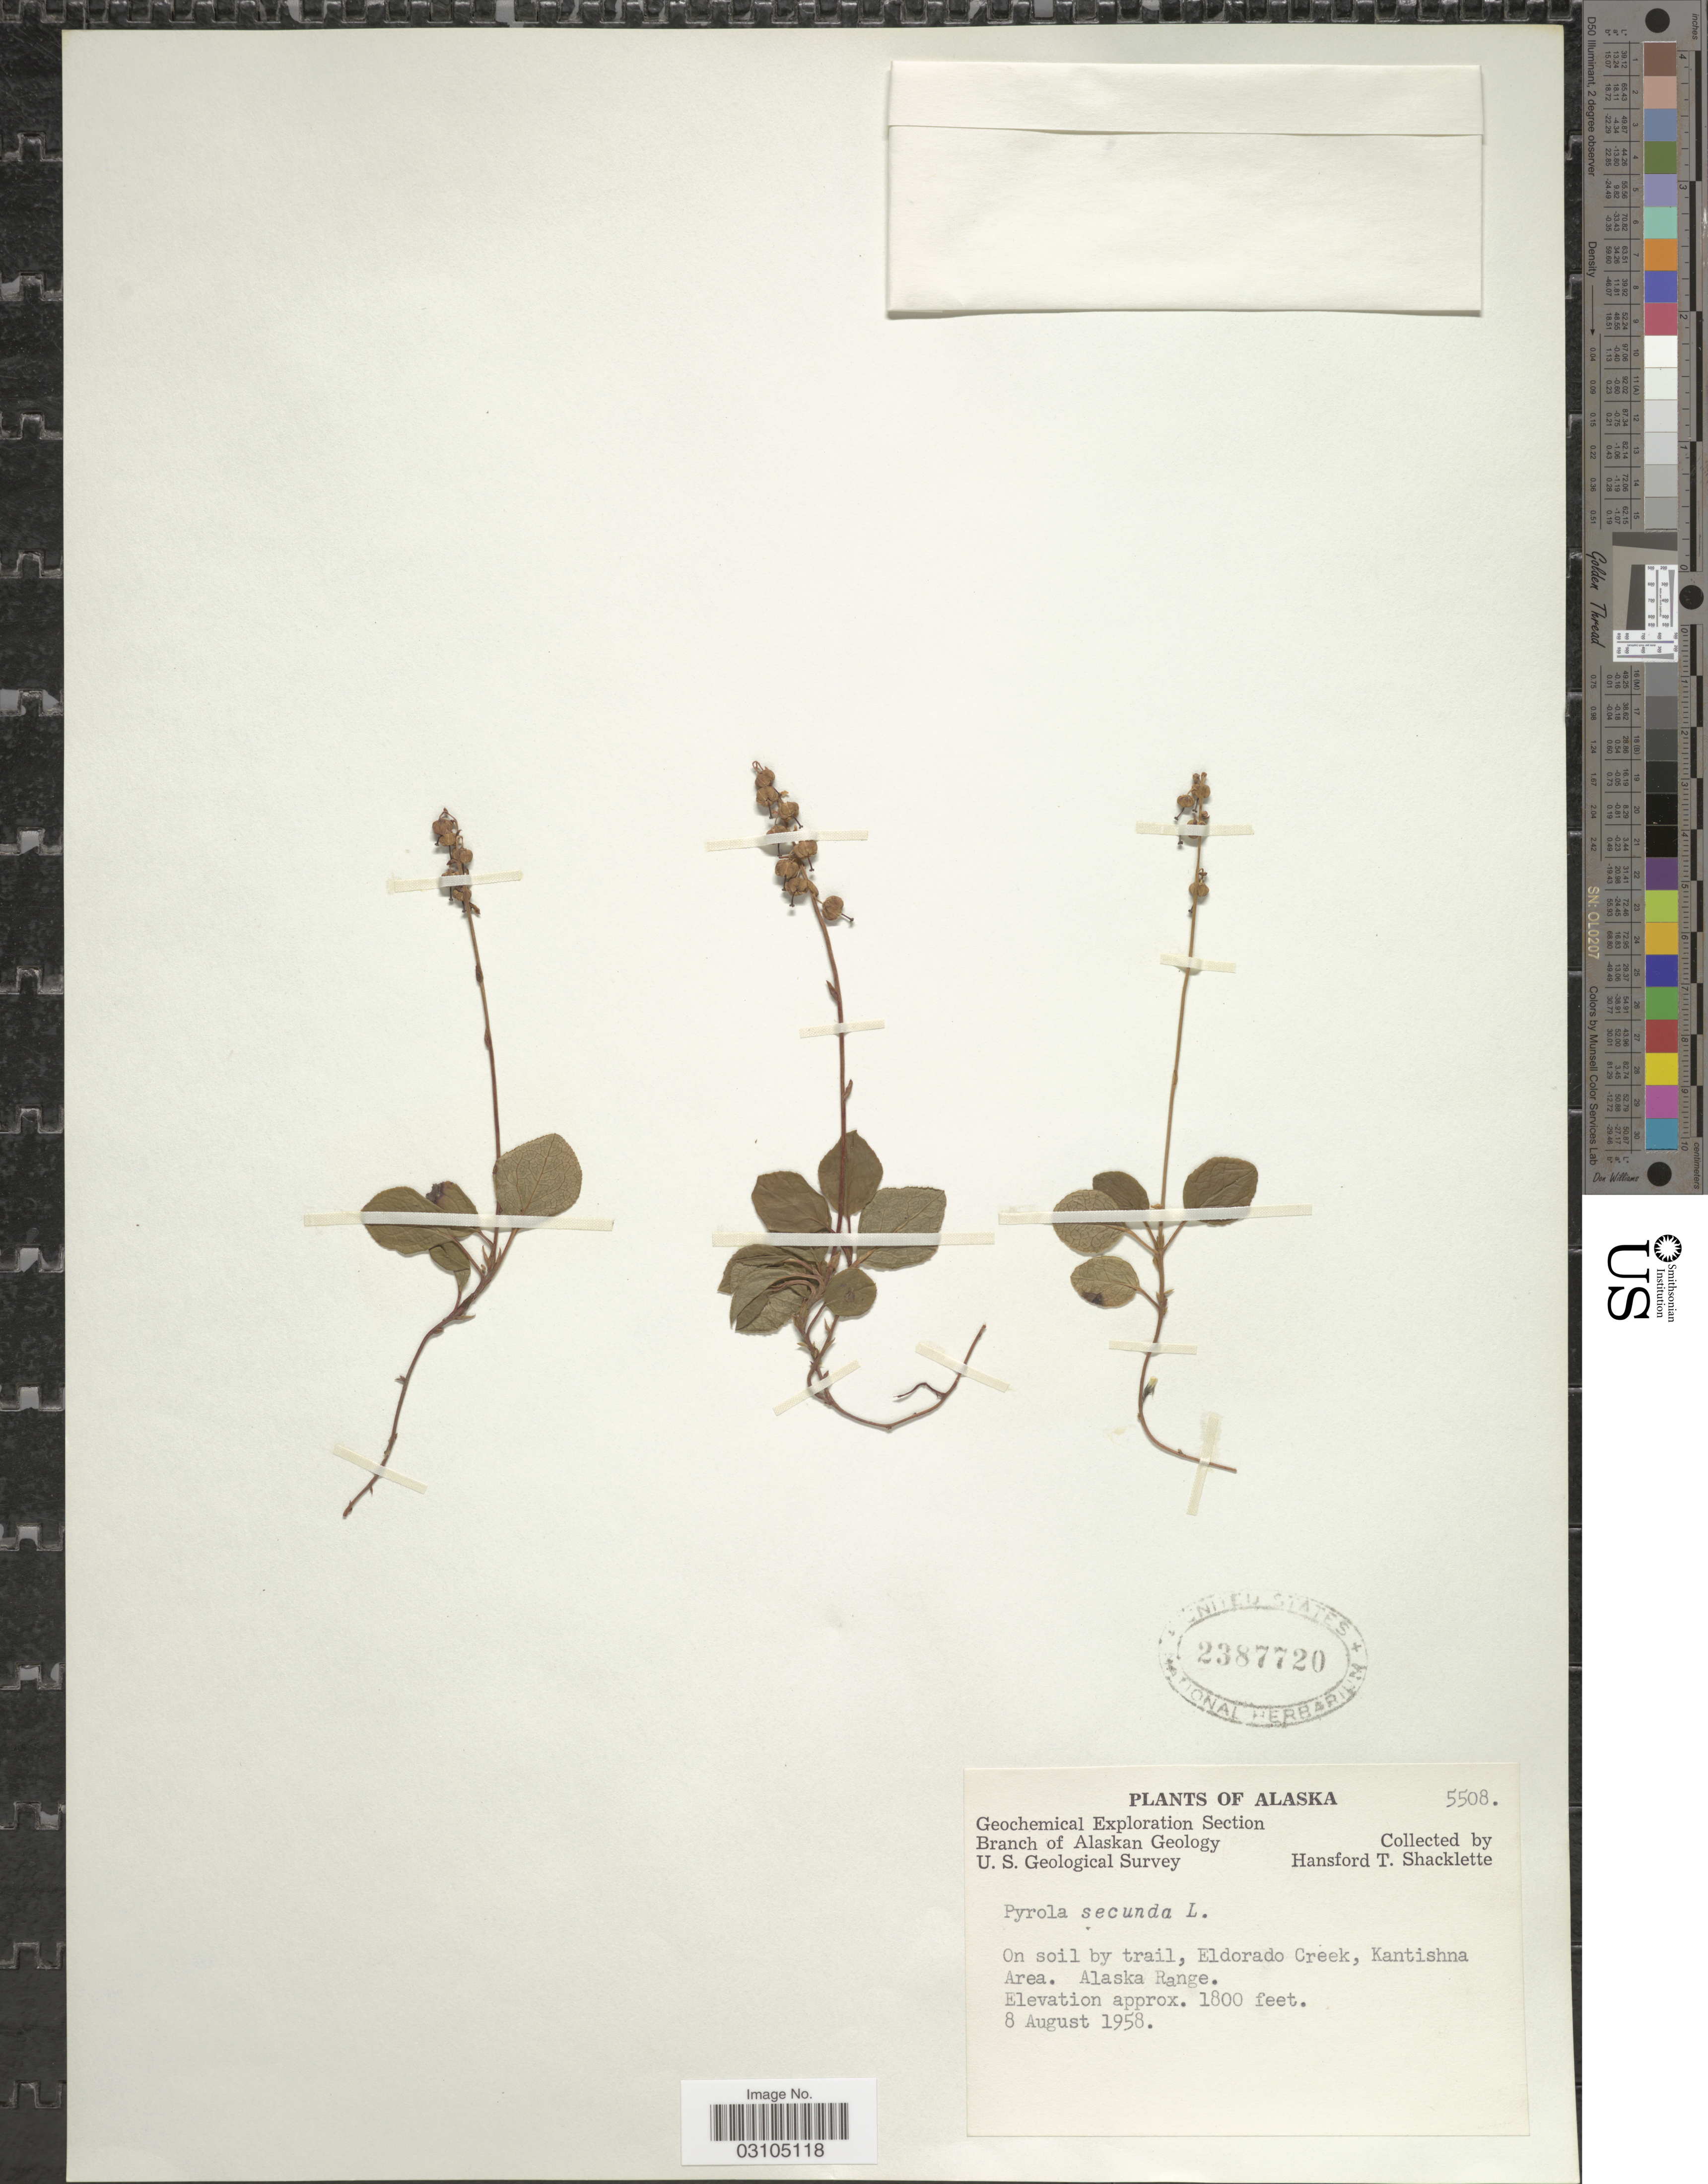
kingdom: Plantae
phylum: Tracheophyta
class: Magnoliopsida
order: Ericales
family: Ericaceae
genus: Orthilia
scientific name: Orthilia secunda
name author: (L.) House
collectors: H. Shacklette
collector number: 5508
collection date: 1958-08-08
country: United States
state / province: Alaska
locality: On soil by trail, Eldorado Creek, Kantishna Area. Alaska Range.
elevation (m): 549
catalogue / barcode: US 2387720